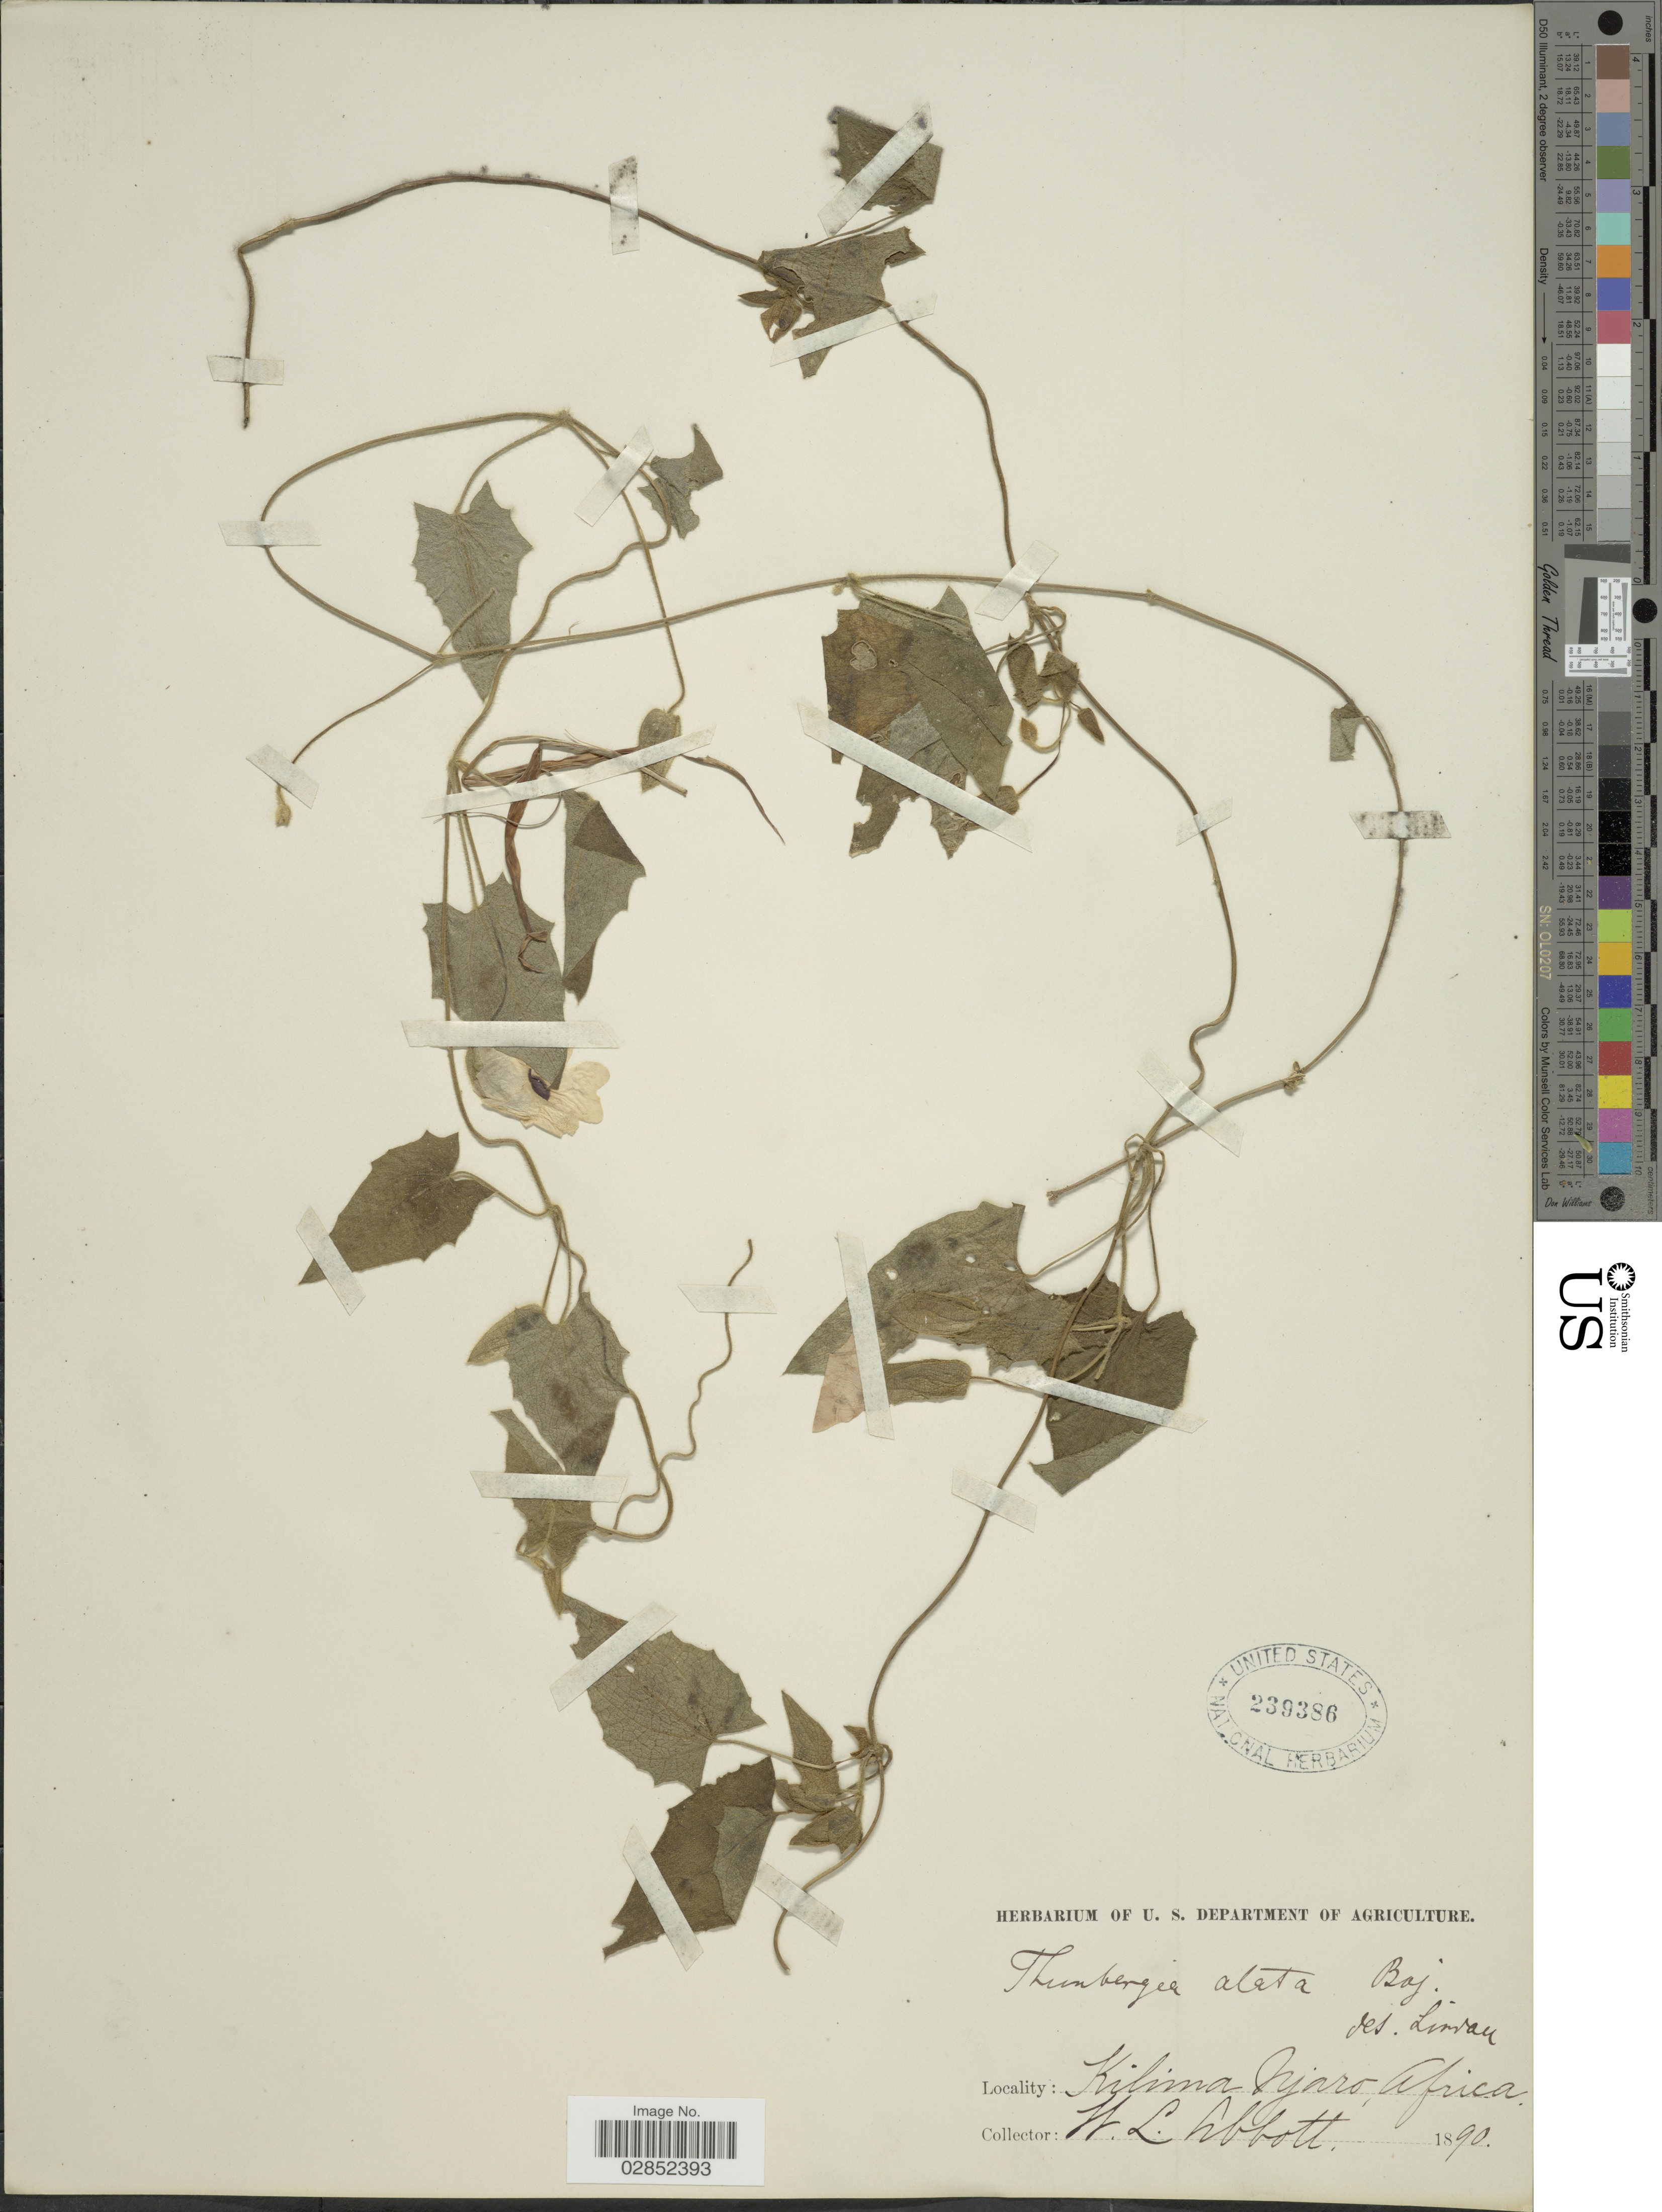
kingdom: Plantae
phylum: Tracheophyta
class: Magnoliopsida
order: Lamiales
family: Acanthaceae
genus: Thunbergia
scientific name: Thunbergia alata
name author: Bojer ex Sims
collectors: W. L. Abbott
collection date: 1890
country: Tanzania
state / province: Kilimanjaro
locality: Kilimanjaro, Africa.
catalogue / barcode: US 239386